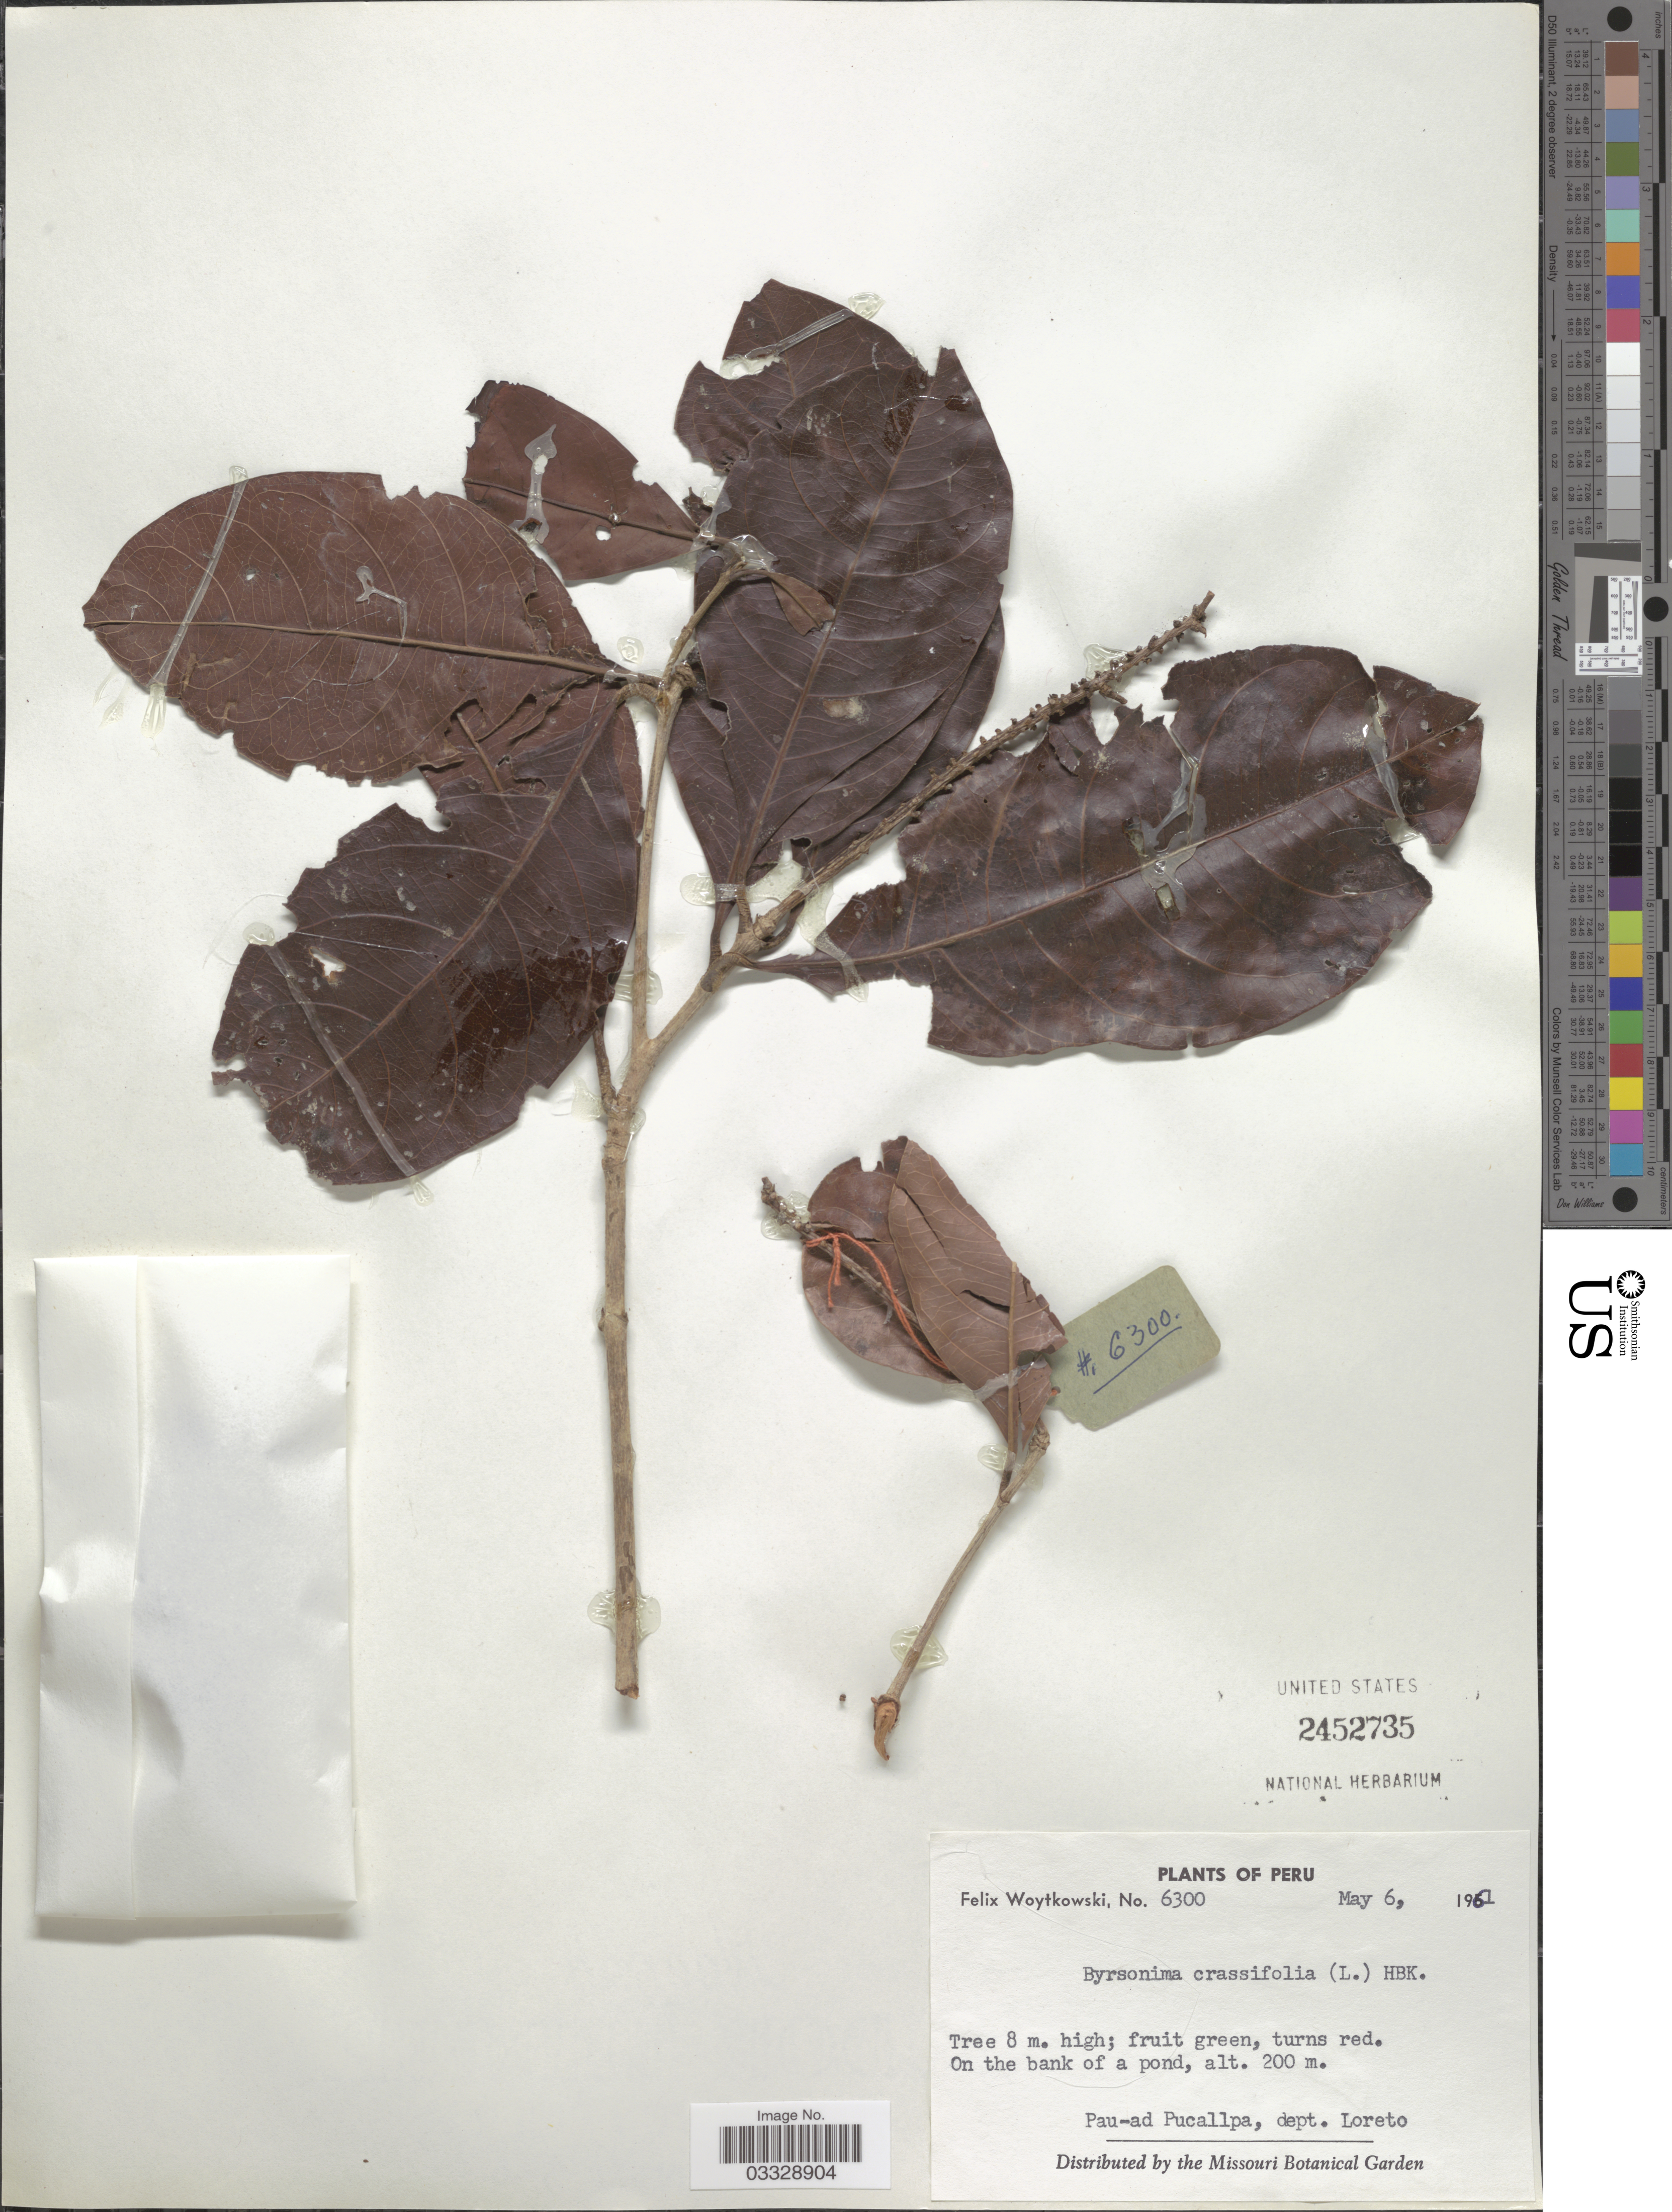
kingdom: Plantae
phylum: Tracheophyta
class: Magnoliopsida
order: Malpighiales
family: Malpighiaceae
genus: Byrsonima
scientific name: Byrsonima crassifolia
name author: (L.) Kunth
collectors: F. Woytkowski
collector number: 6300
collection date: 1961-05-06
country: Peru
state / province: Loreto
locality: Pau-ad Pucallpa, dept. Loreto.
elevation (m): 200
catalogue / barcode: US 2452735